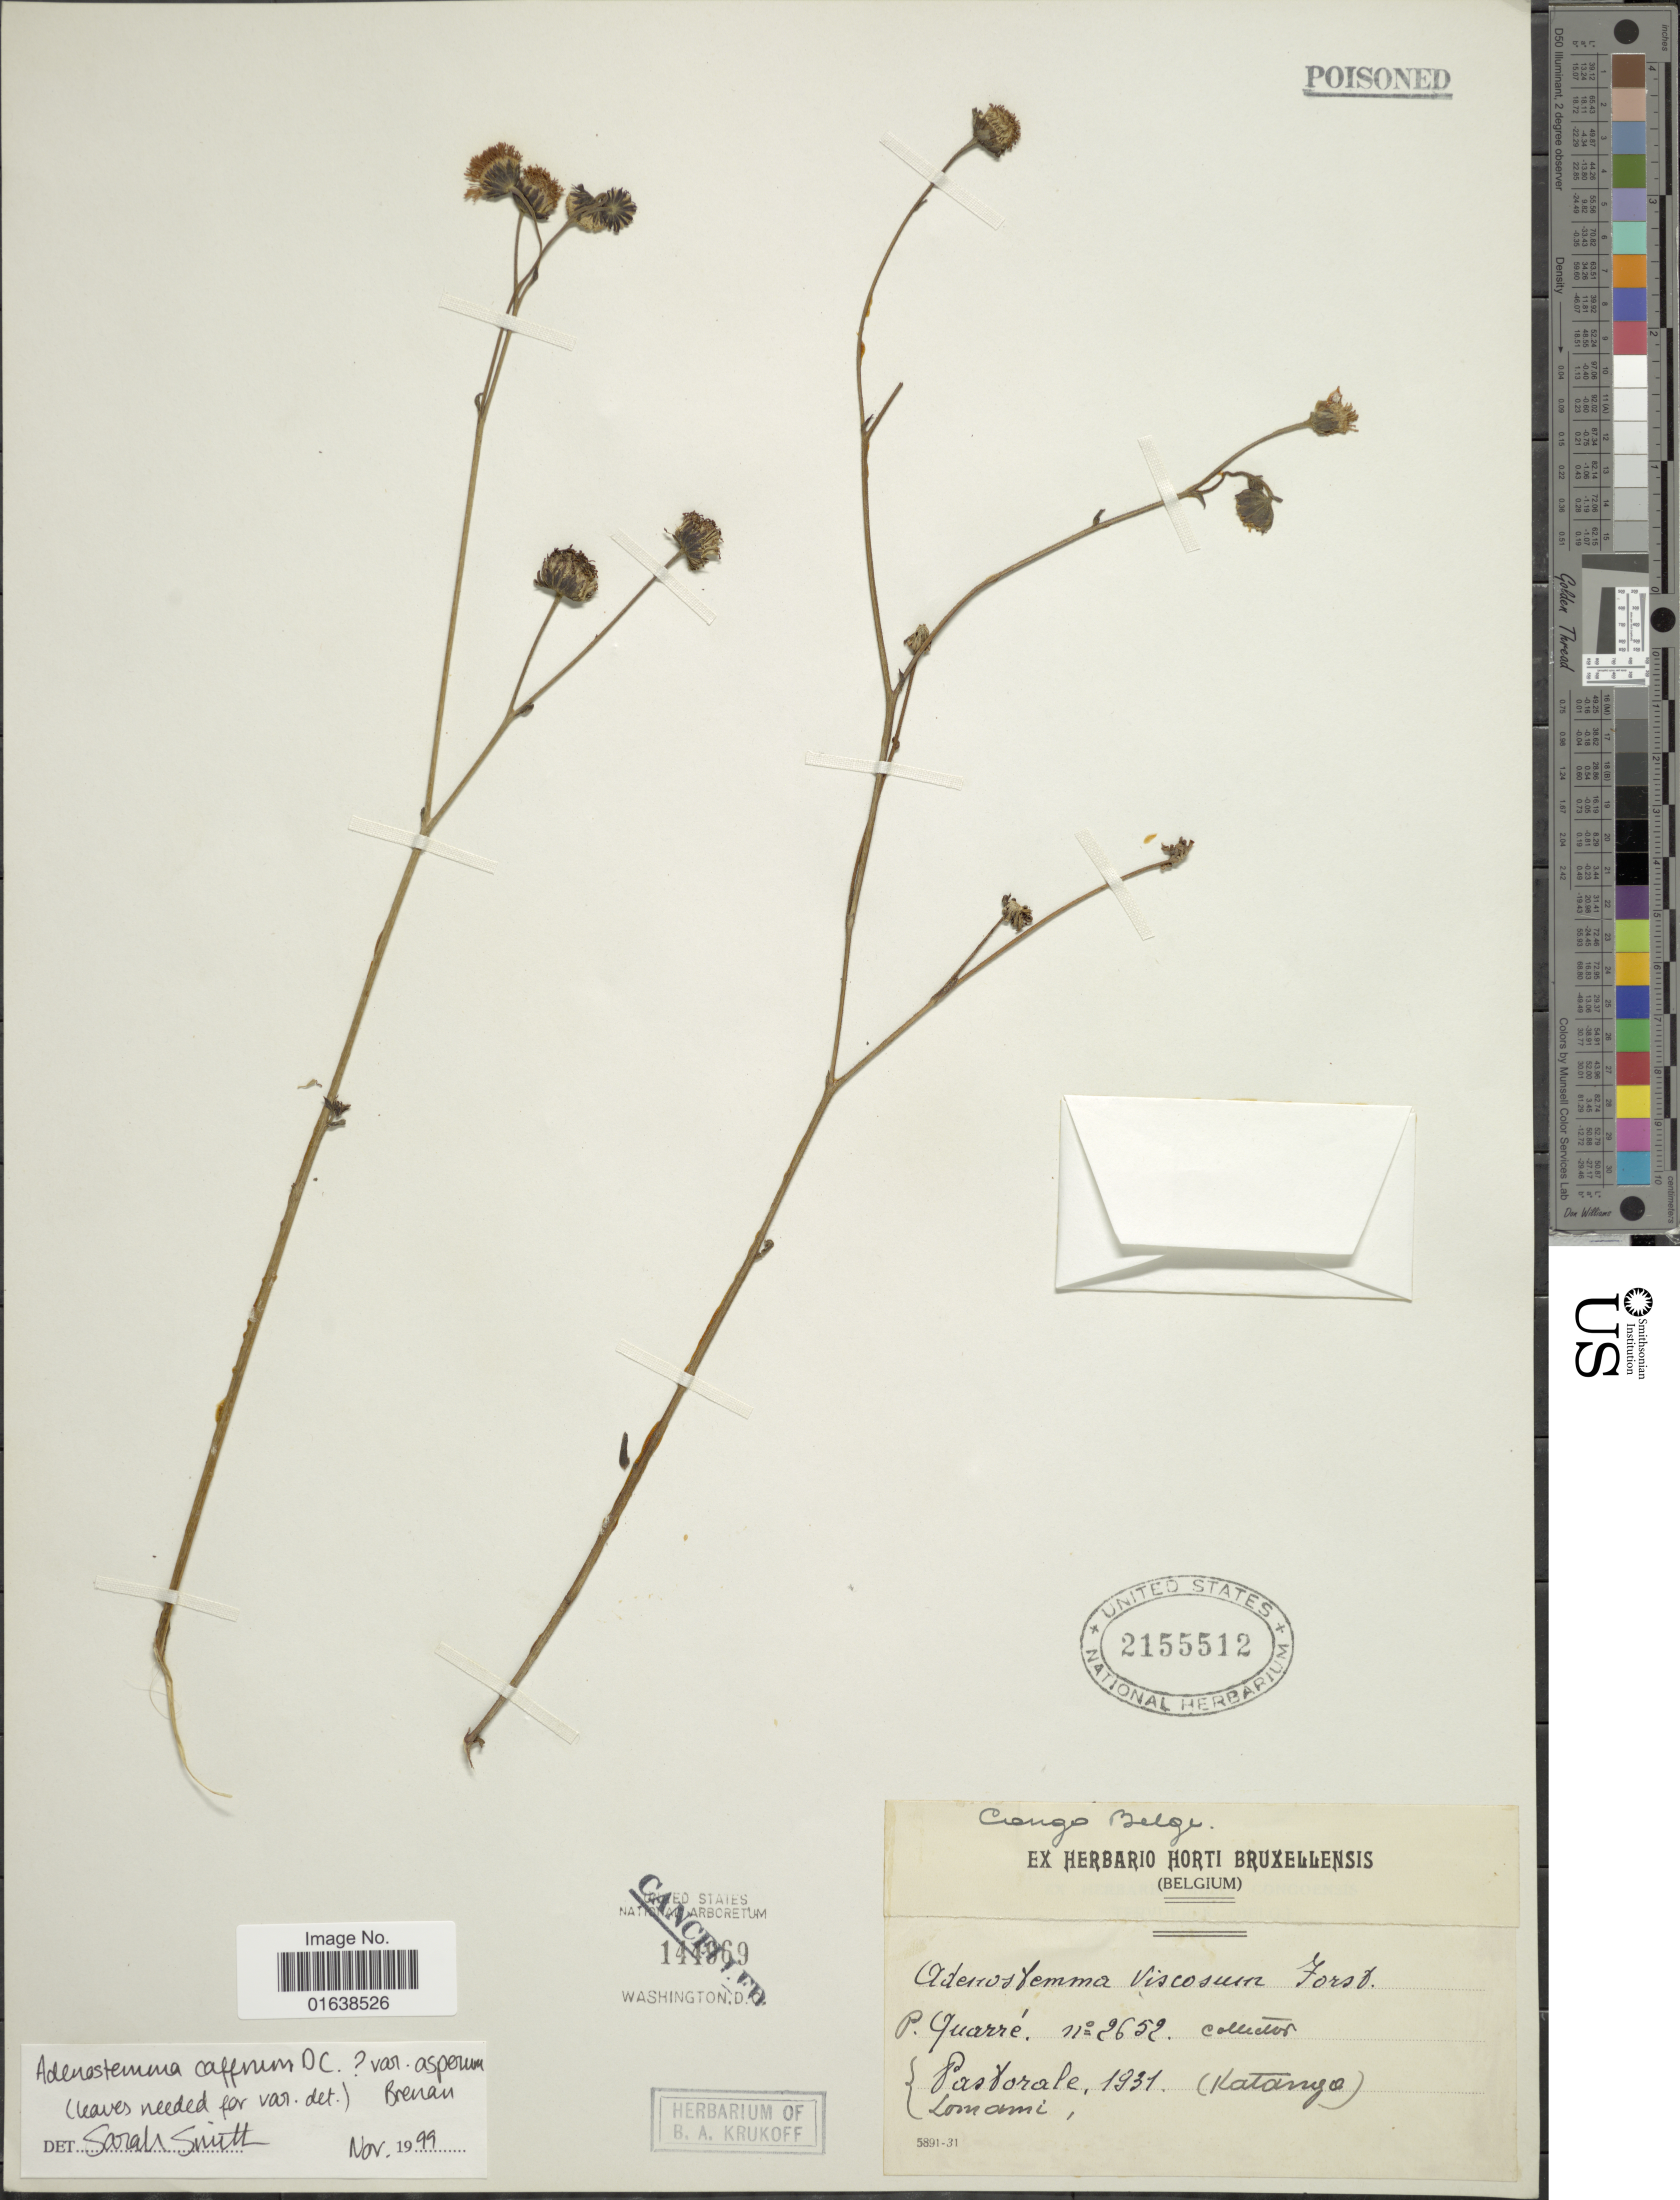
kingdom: Plantae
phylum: Tracheophyta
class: Magnoliopsida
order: Asterales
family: Asteraceae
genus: Adenostemma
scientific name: Adenostemma caffrum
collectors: P. Quarre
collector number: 2652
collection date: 1931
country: Congo, Democratic Republic of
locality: Pastorale. Lomami (Katanga)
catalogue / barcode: US 2155512